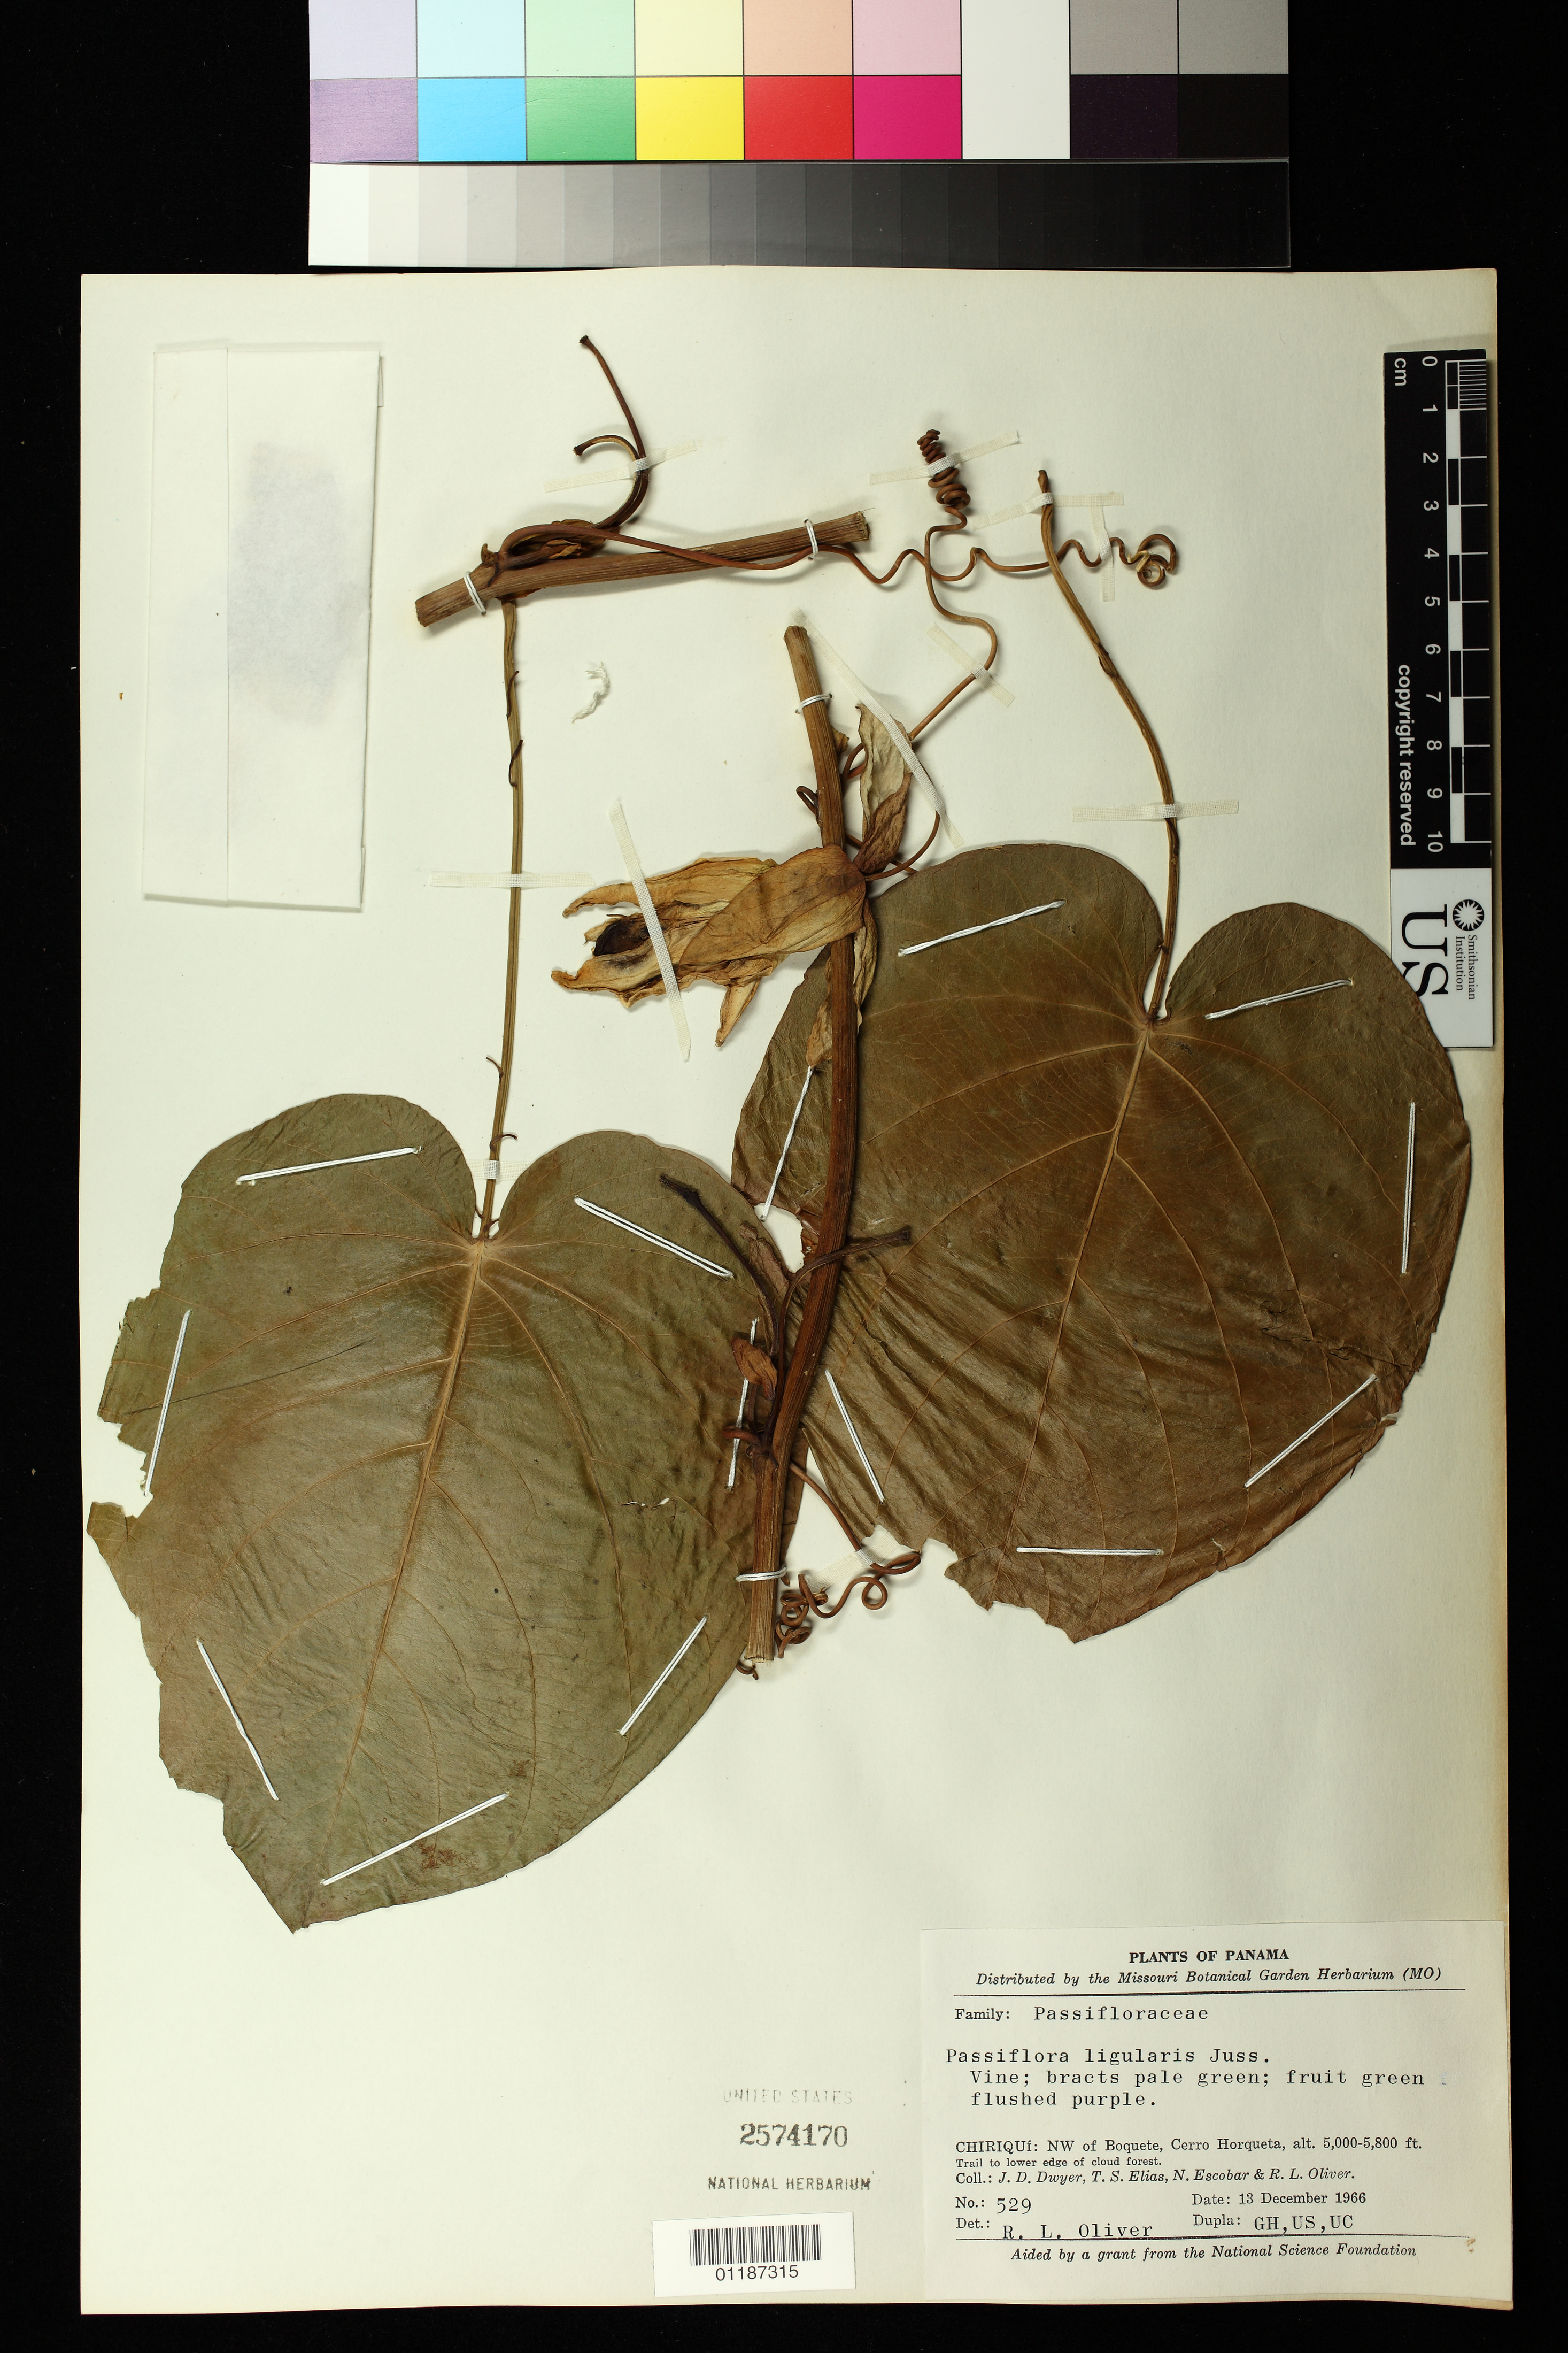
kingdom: Plantae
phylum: Tracheophyta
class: Magnoliopsida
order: Malpighiales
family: Passifloraceae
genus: Passiflora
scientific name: Passiflora ligularis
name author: Juss.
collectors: R. L. Oliver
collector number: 529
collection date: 1966-12-13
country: Panama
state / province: Chiriquí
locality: NW of Boquete, Cerro Horqueta, trail to lower edge of cloud forest.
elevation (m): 1524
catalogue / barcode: US 2574170